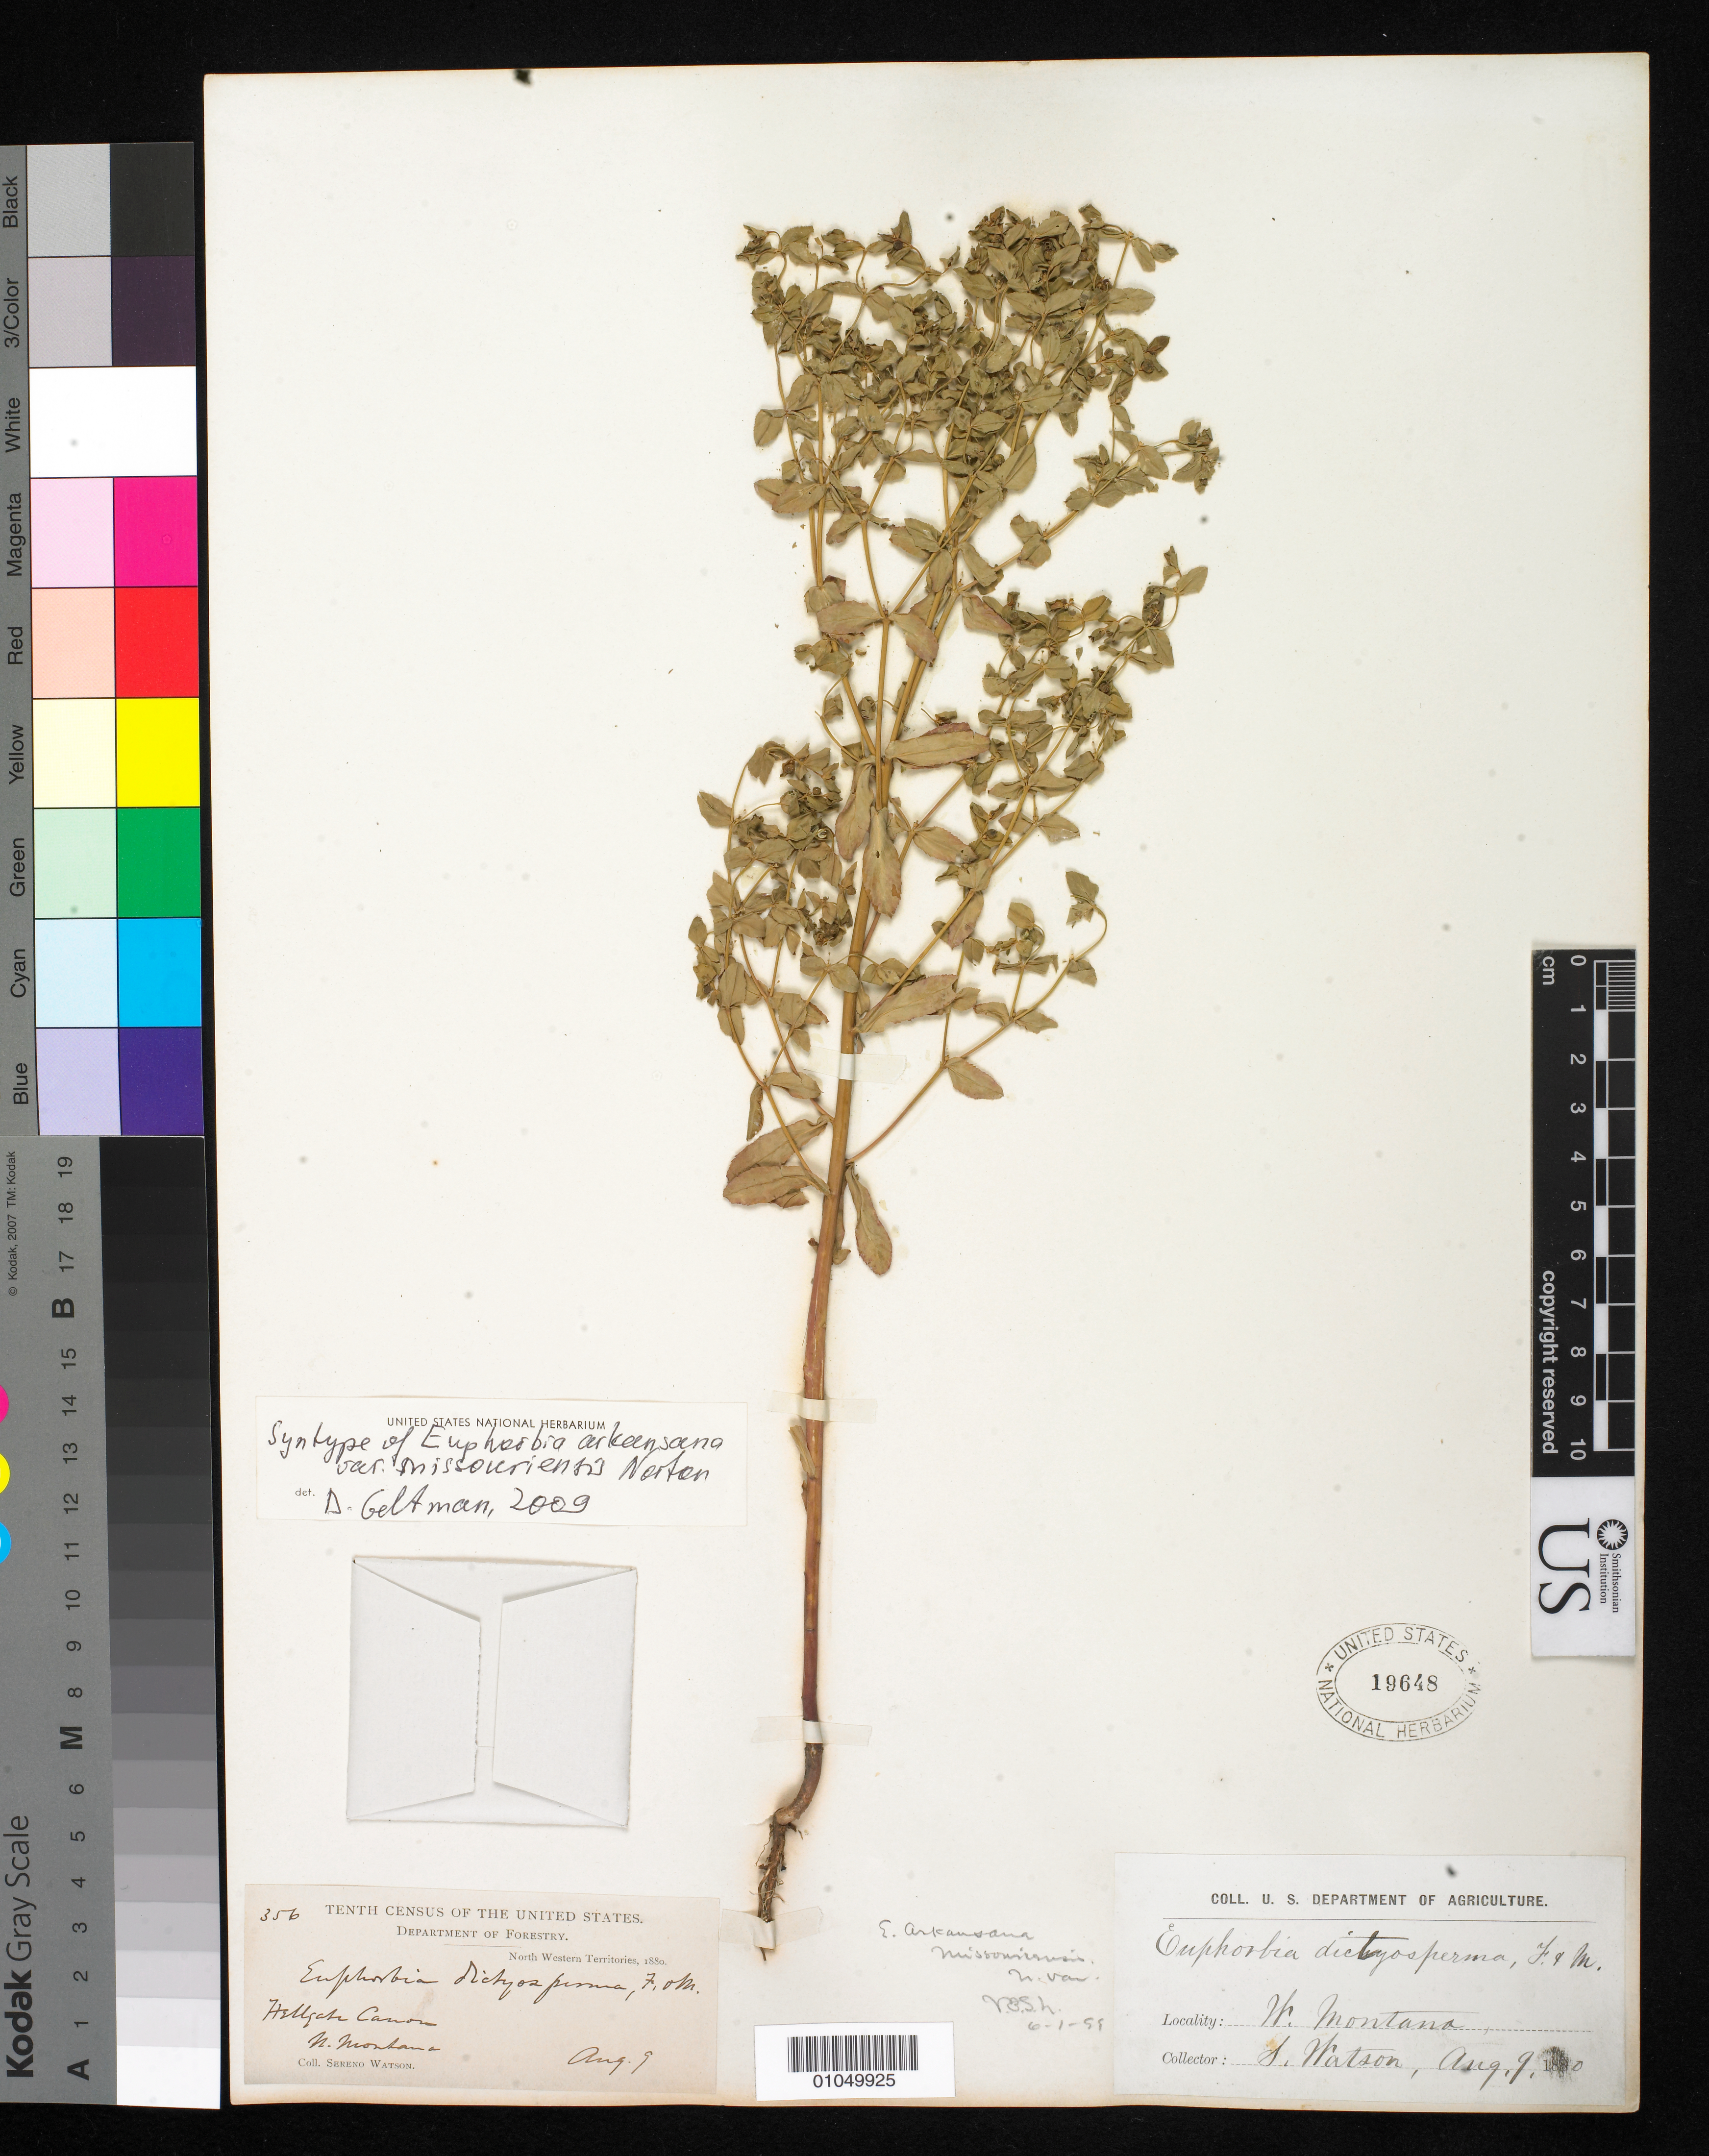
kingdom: Plantae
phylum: Tracheophyta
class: Magnoliopsida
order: Malpighiales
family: Euphorbiaceae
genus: Euphorbia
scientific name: Euphorbia arkansana var. missouriensis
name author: Norton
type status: Syntype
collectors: S. Watson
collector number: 356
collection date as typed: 09 Aug 1880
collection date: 1880-08-09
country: United States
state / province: Montana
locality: Northwest Territories, W. Montana.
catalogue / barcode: US 19648